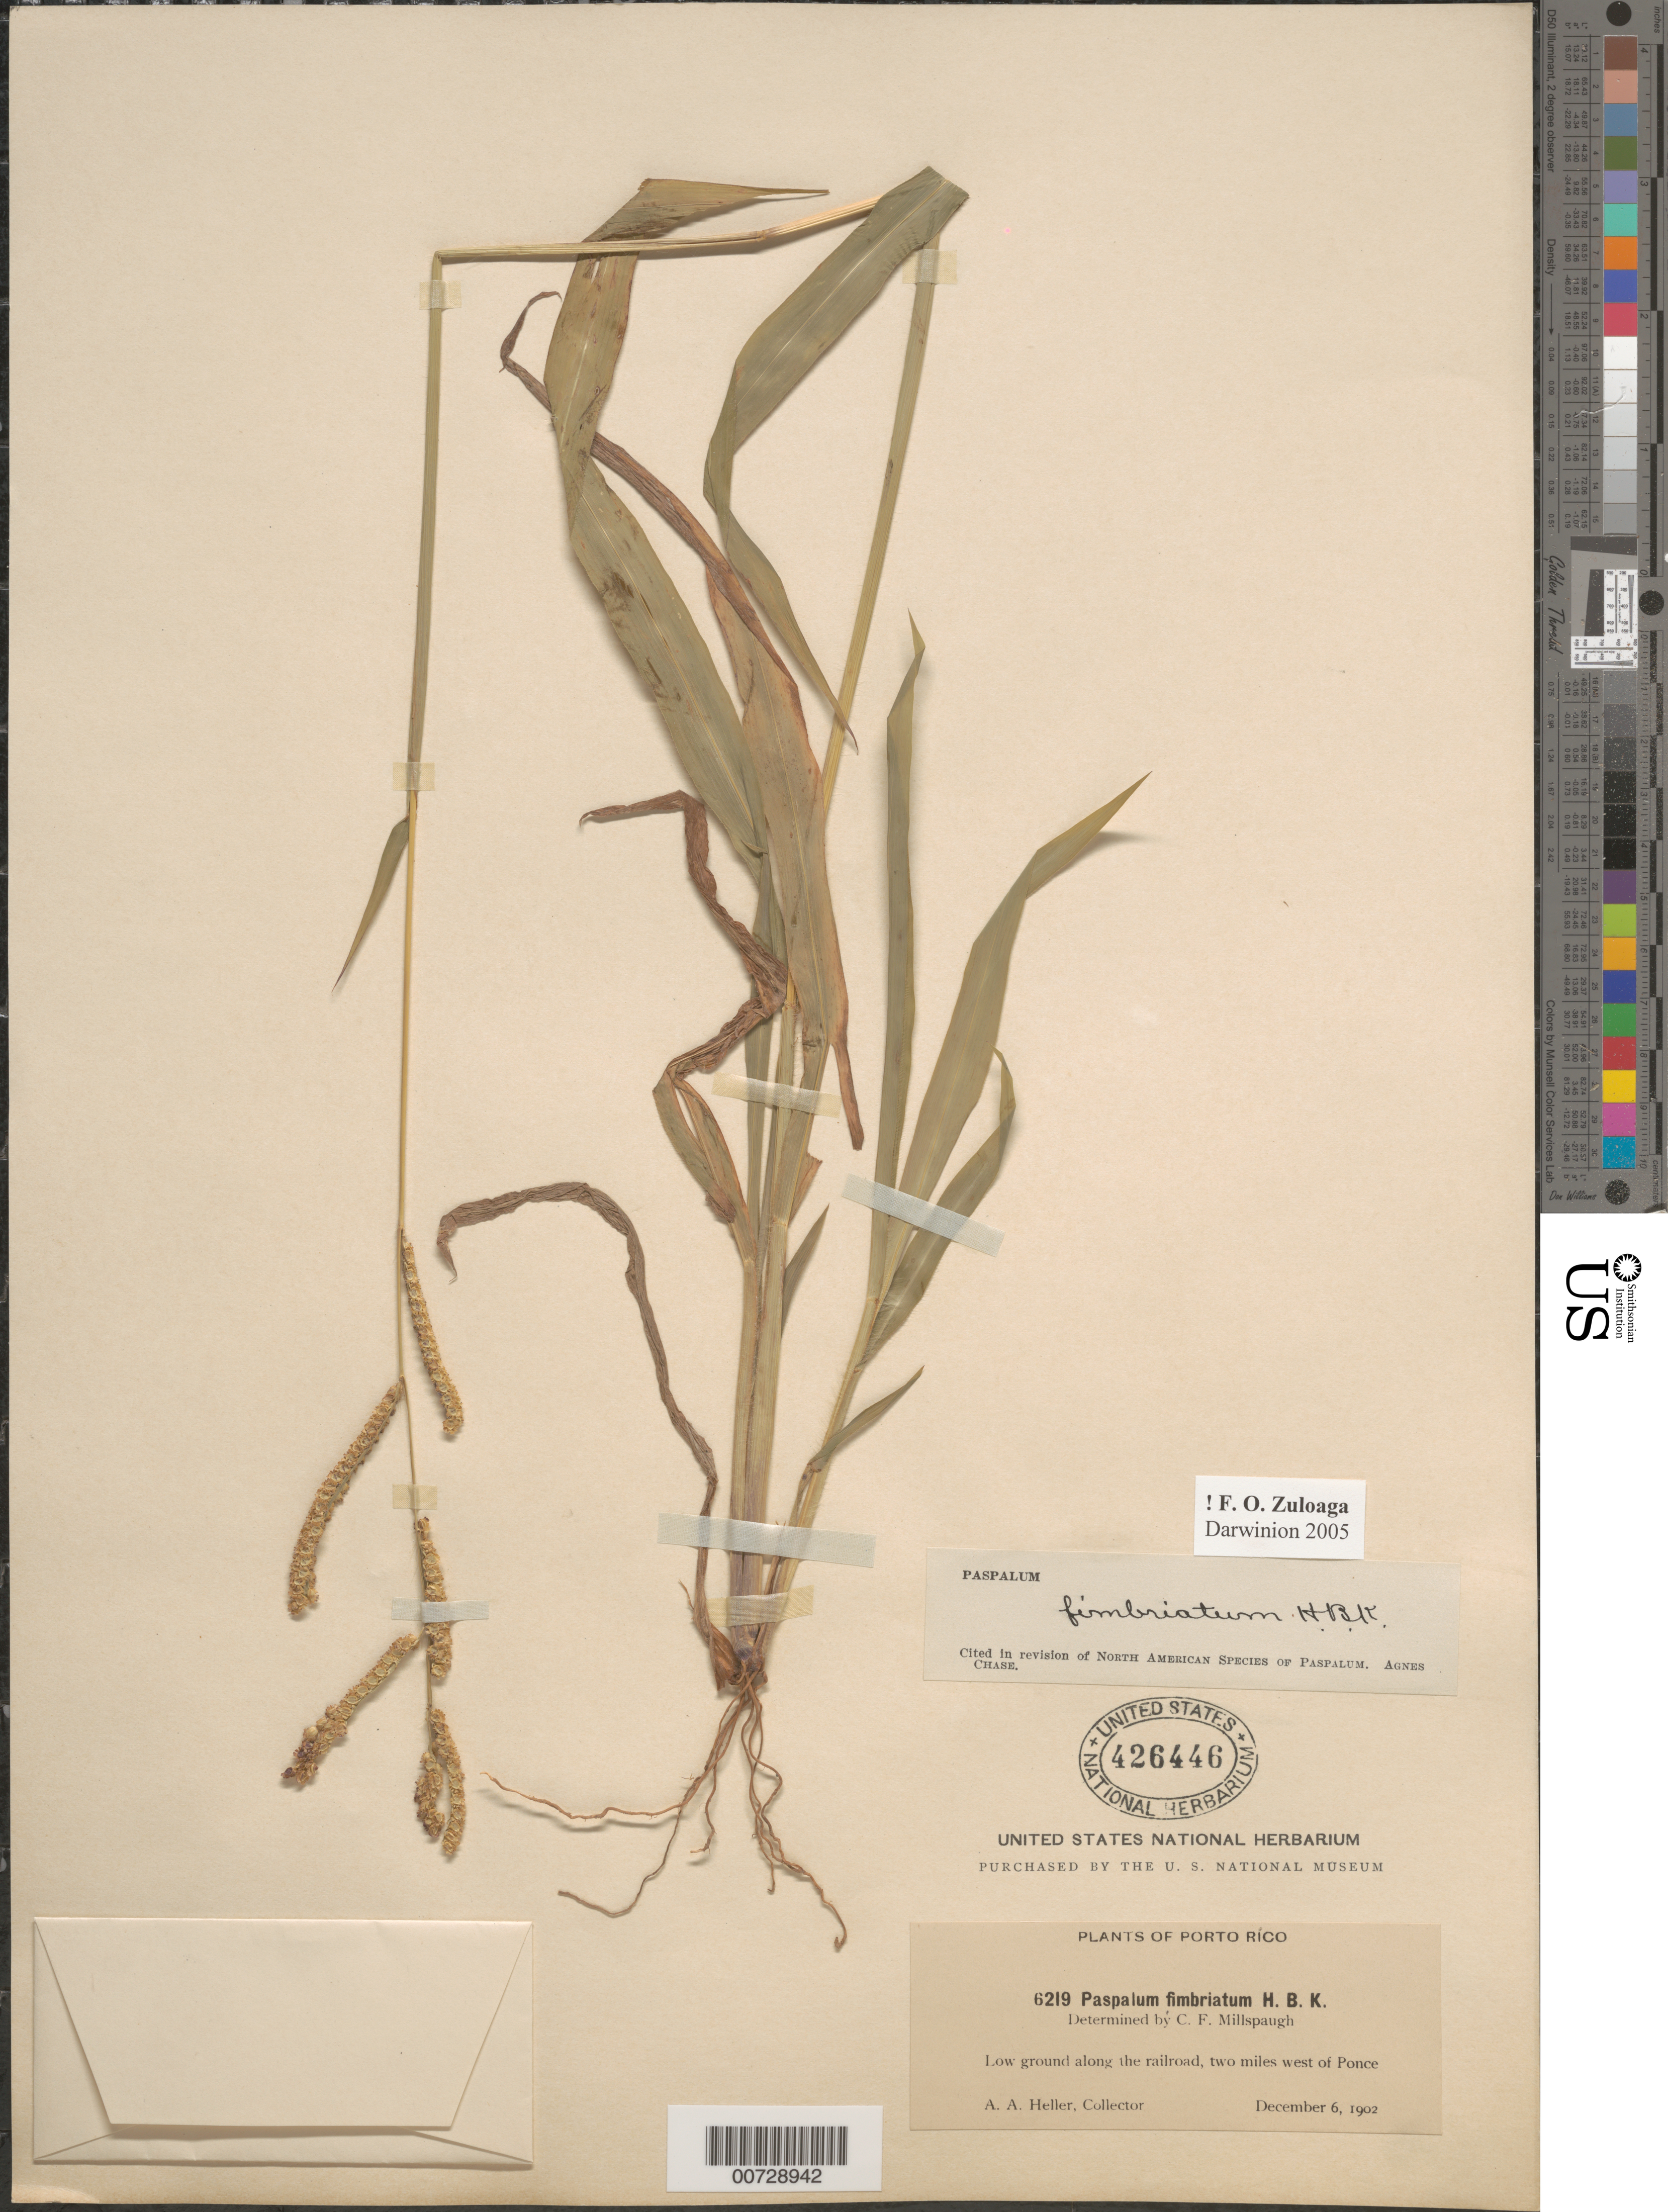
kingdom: Plantae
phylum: Tracheophyta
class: Liliopsida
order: Poales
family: Poaceae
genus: Paspalum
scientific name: Paspalum fimbriatum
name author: Kunth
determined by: Millspaugh, C. F.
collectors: A. A. Heller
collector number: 6219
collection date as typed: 06 Dec 1902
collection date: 1902-12-06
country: Puerto Rico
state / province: Ponce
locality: Ponce, 2 mi W of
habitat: Low ground along the railroad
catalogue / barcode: US 426446